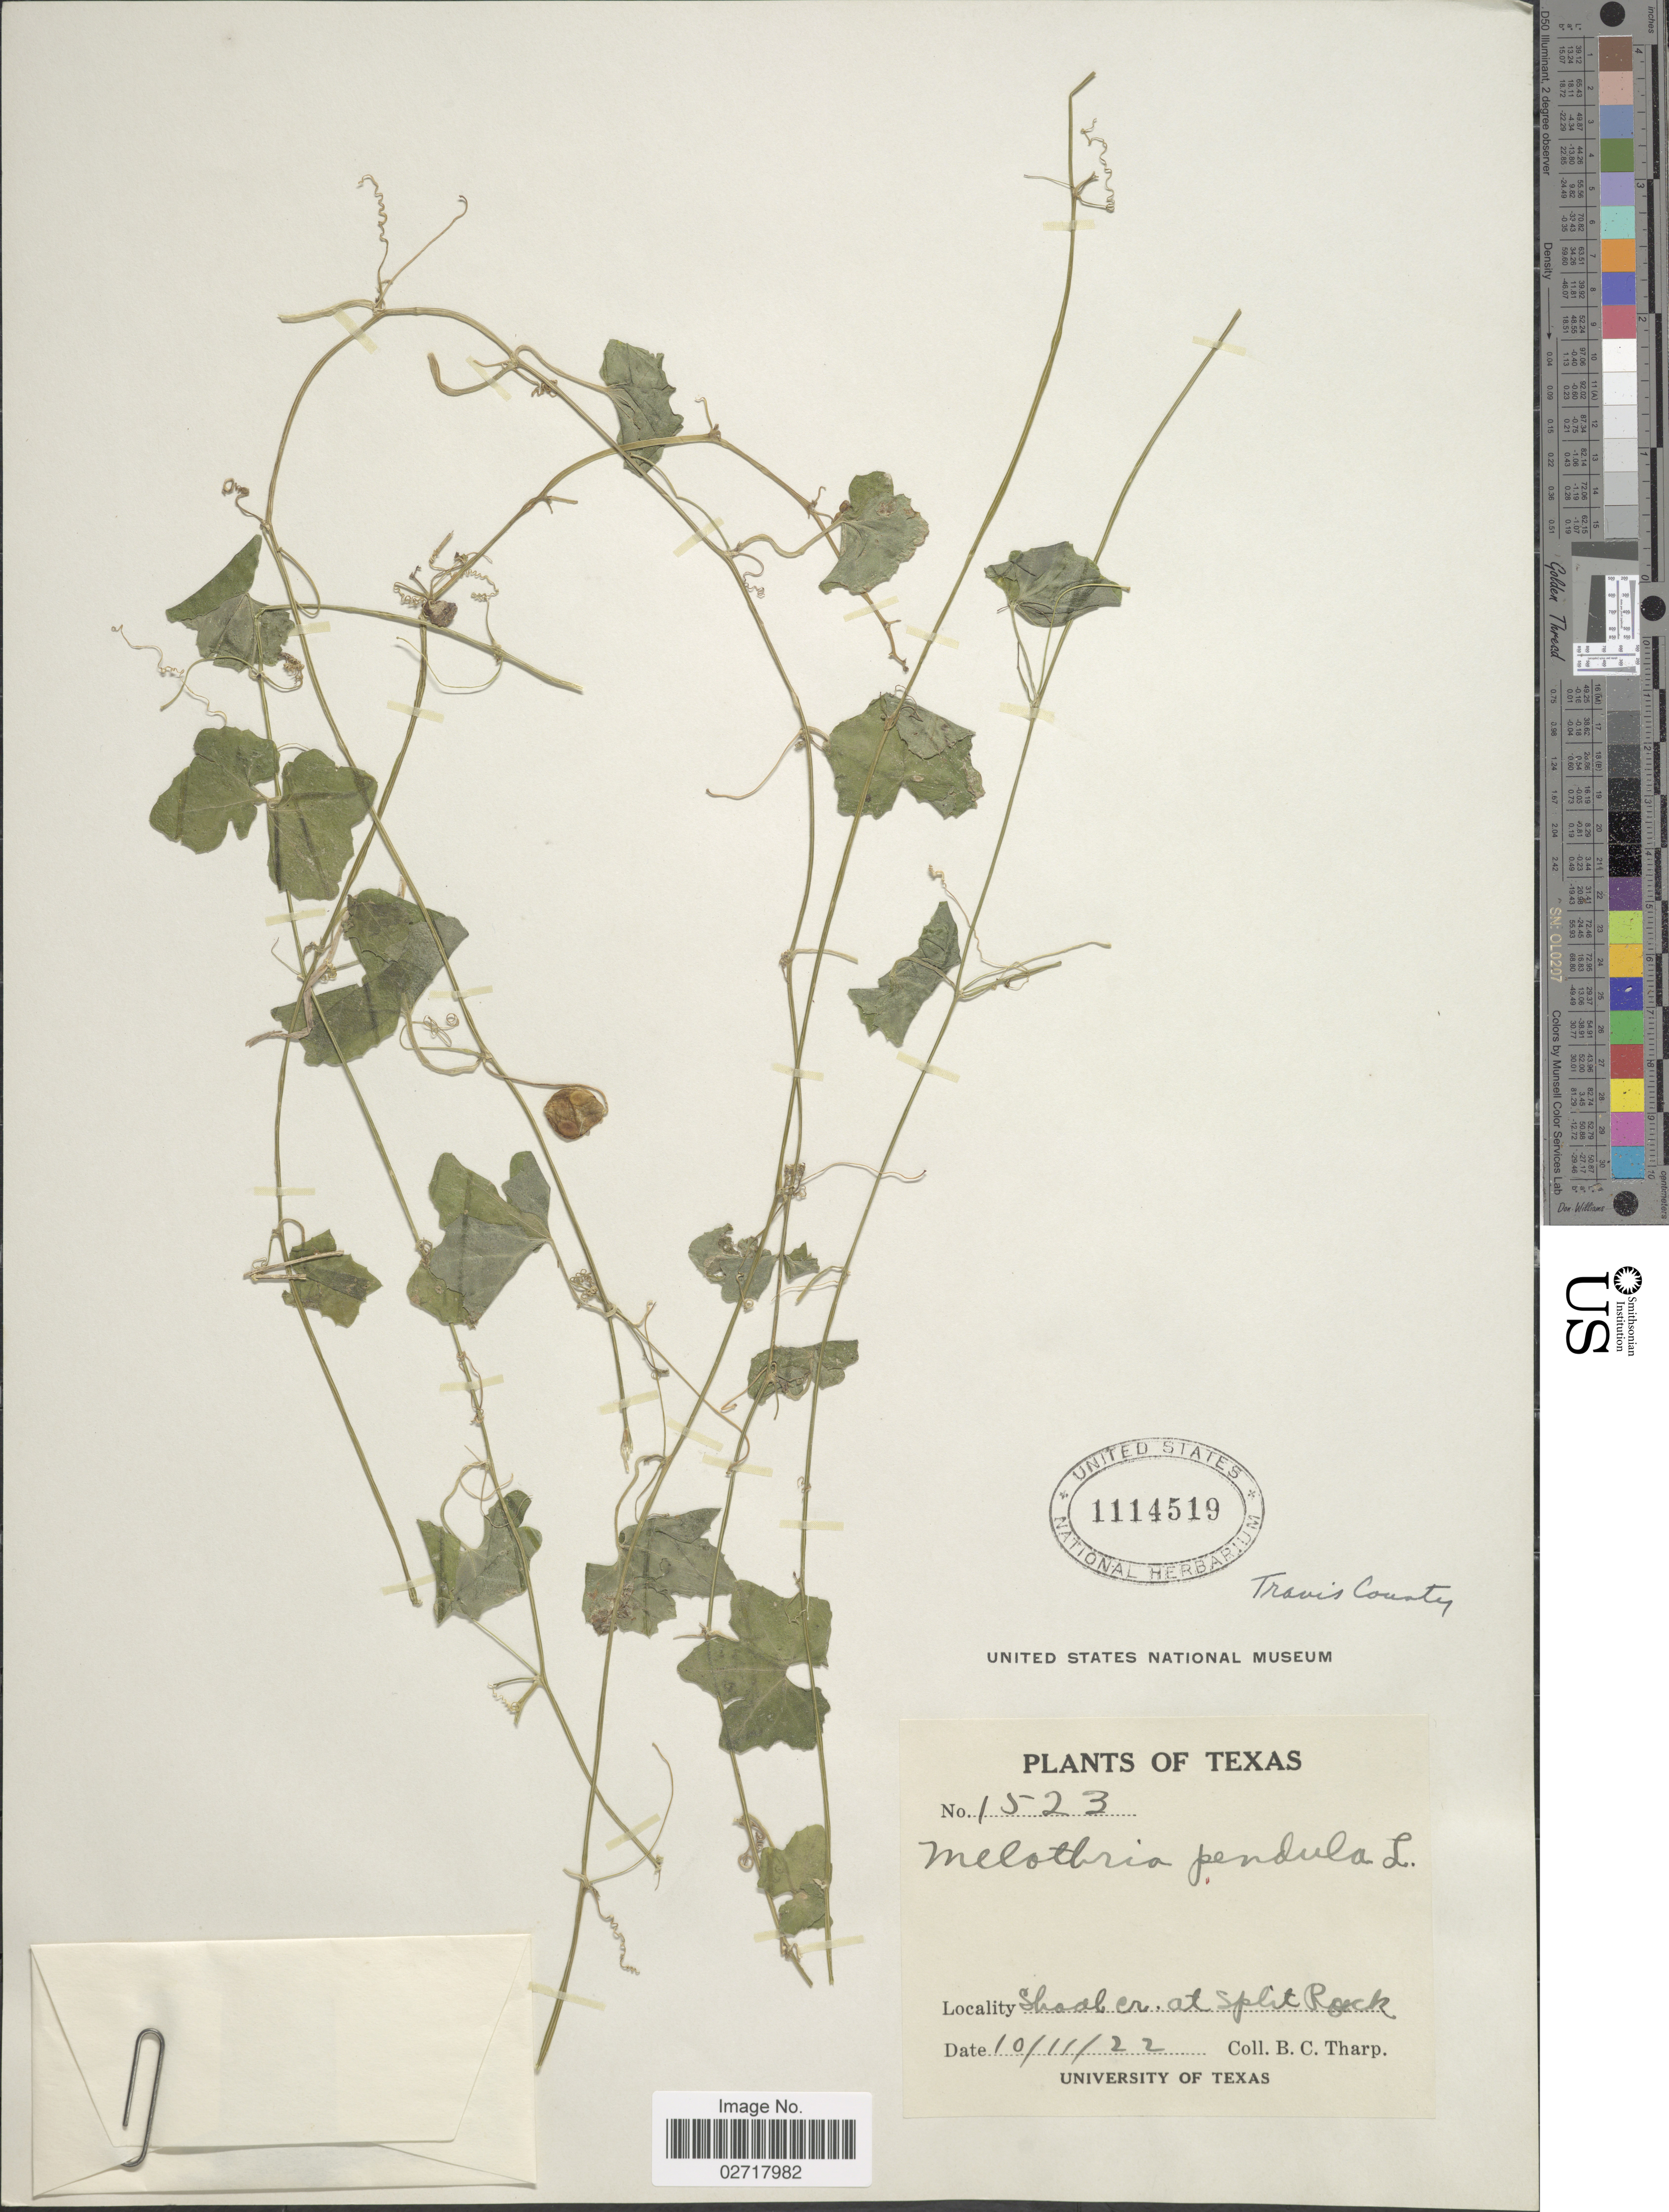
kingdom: Plantae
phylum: Tracheophyta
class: Magnoliopsida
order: Cucurbitales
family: Cucurbitaceae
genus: Melothria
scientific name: Melothria pendula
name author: L.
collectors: B. C. Tharp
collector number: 1523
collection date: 1922-10-11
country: United States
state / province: Texas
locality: Shoal cr. at Split Rock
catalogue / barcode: US 1114519